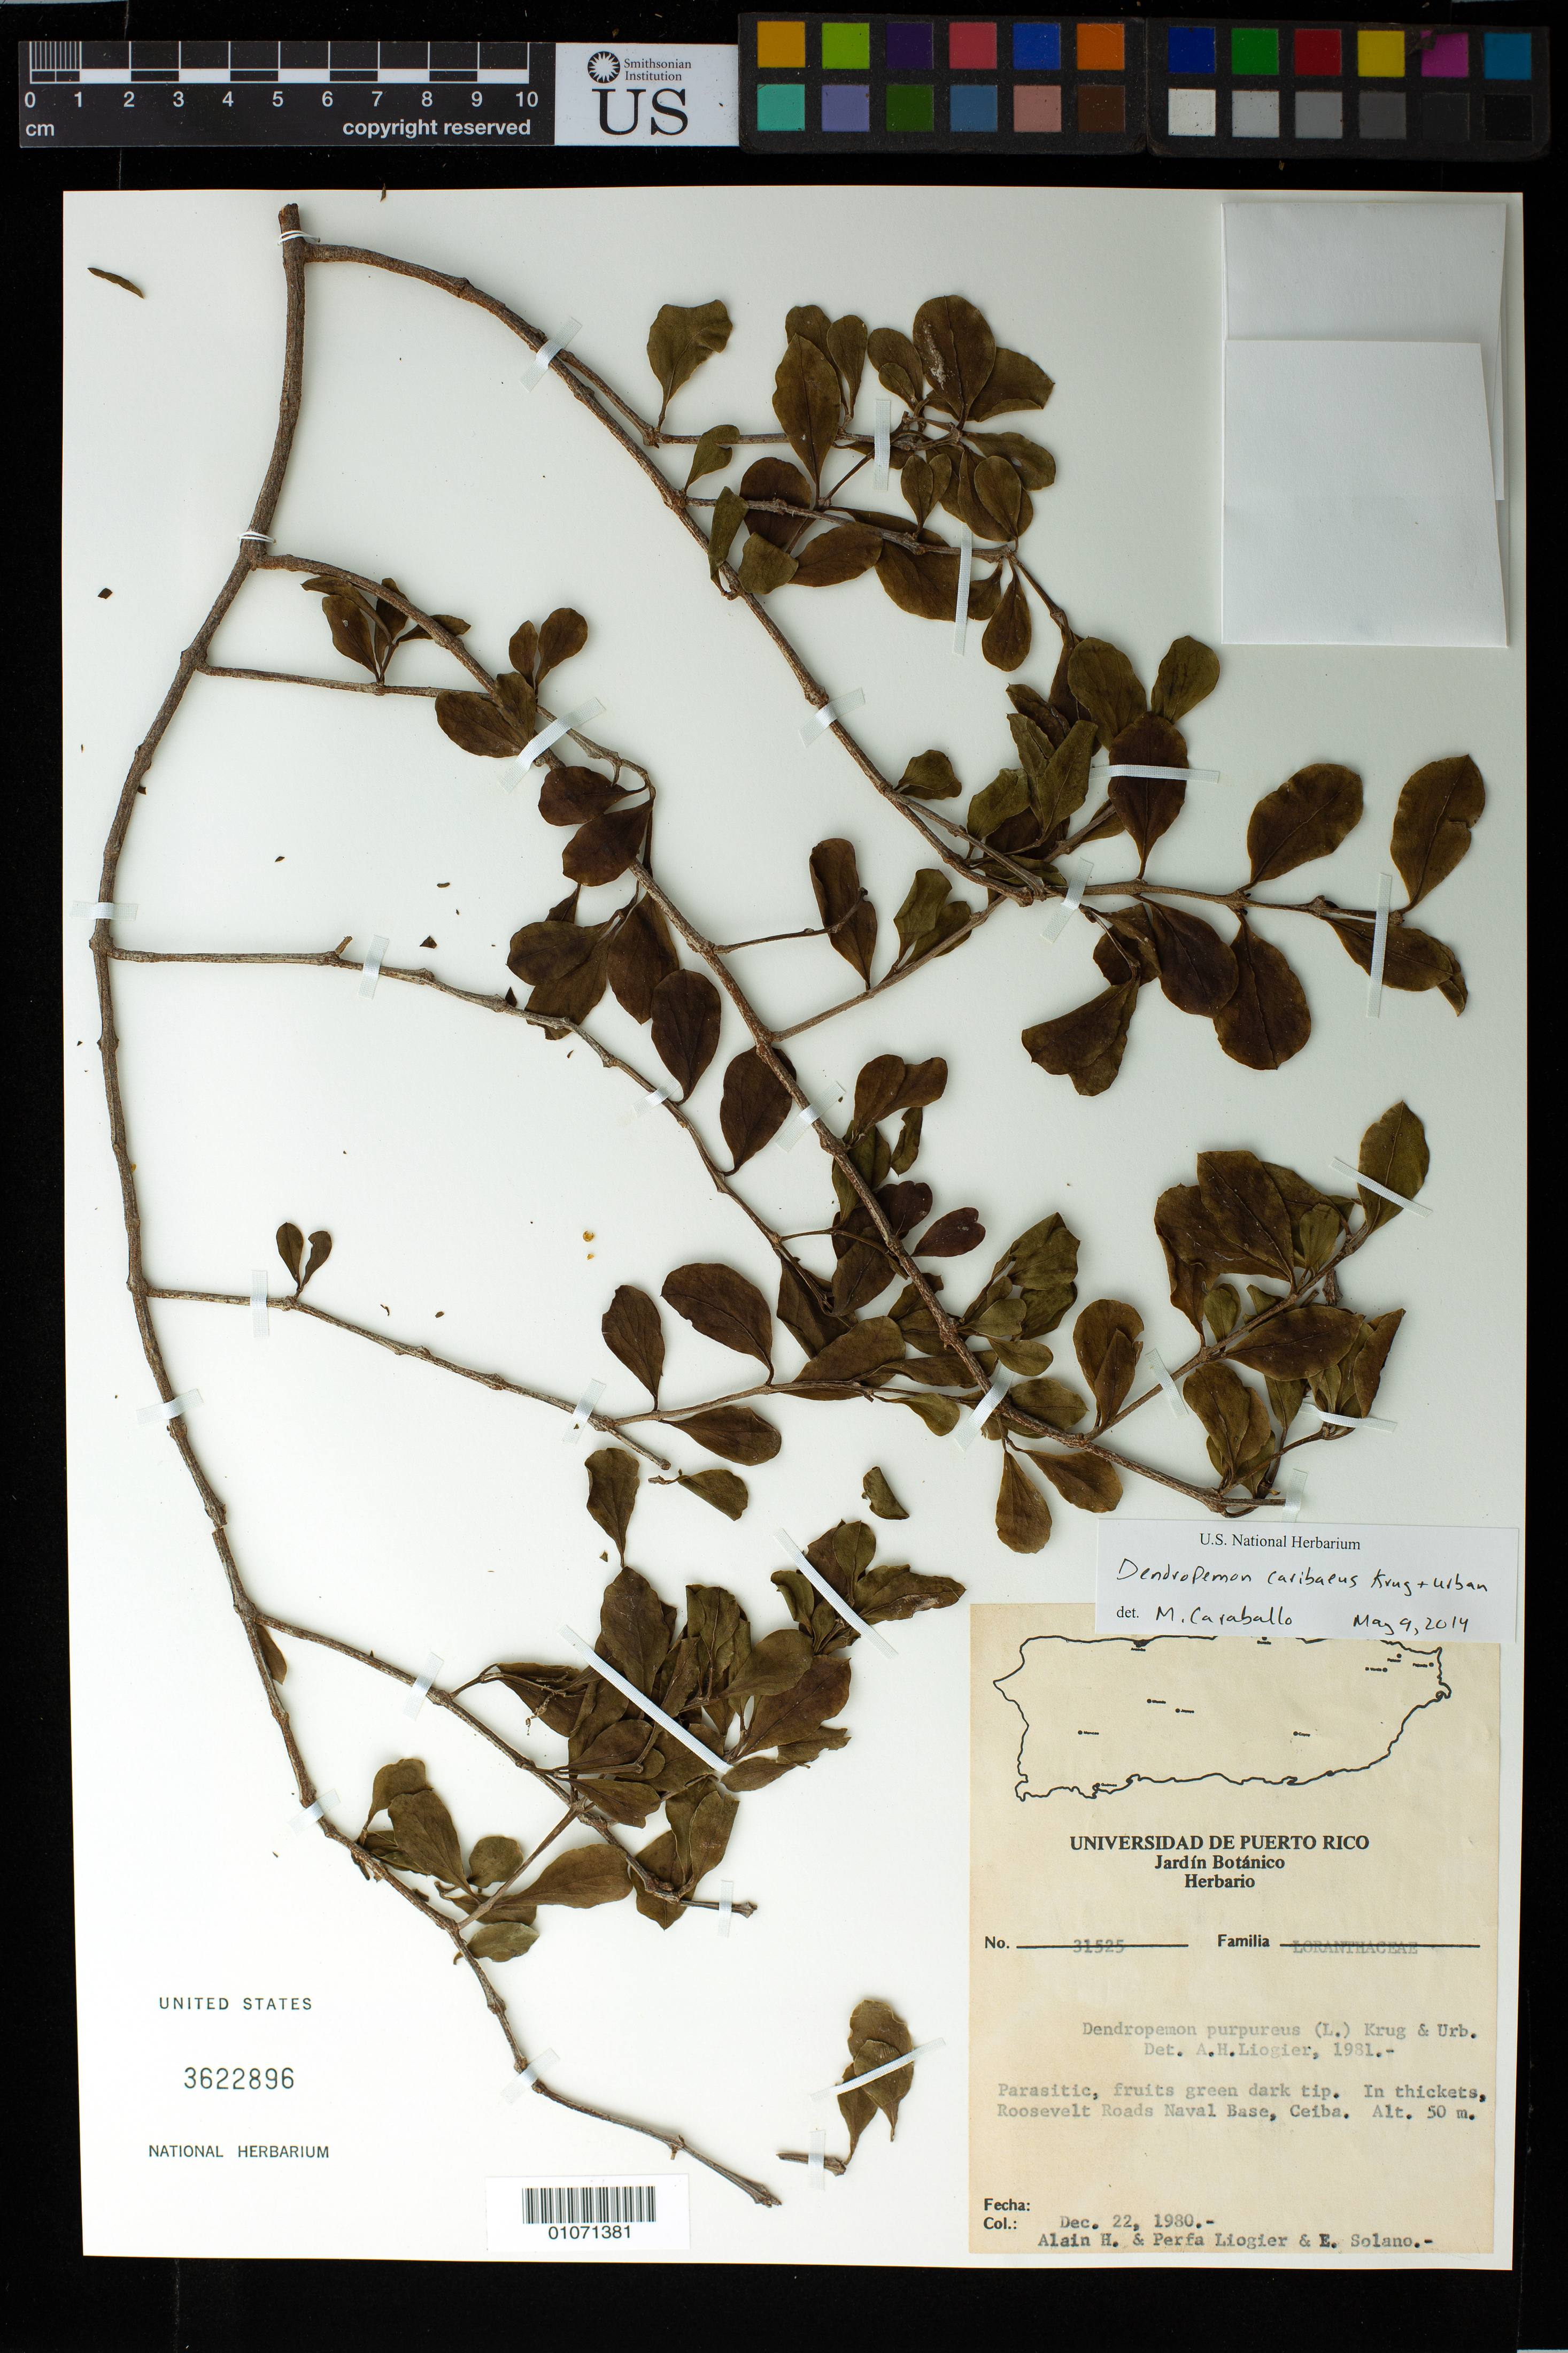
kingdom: Plantae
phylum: Tracheophyta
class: Magnoliopsida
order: Santalales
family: Loranthaceae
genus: Dendropemon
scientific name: Dendropemon caribaeus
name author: Krug & Urb.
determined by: Caraballo-Ortiz, Marcos A., (MISS), University of Mississippi (UNITED STATES)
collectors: A. H. Liogier, M. P. Liogier & E. Solano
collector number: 31525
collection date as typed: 22 Dec 1980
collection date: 1980-12-22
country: Puerto Rico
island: Puerto Rico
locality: Ceiba, Roosevelt Roads Naval Base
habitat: In thickets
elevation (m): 50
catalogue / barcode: US 3622896